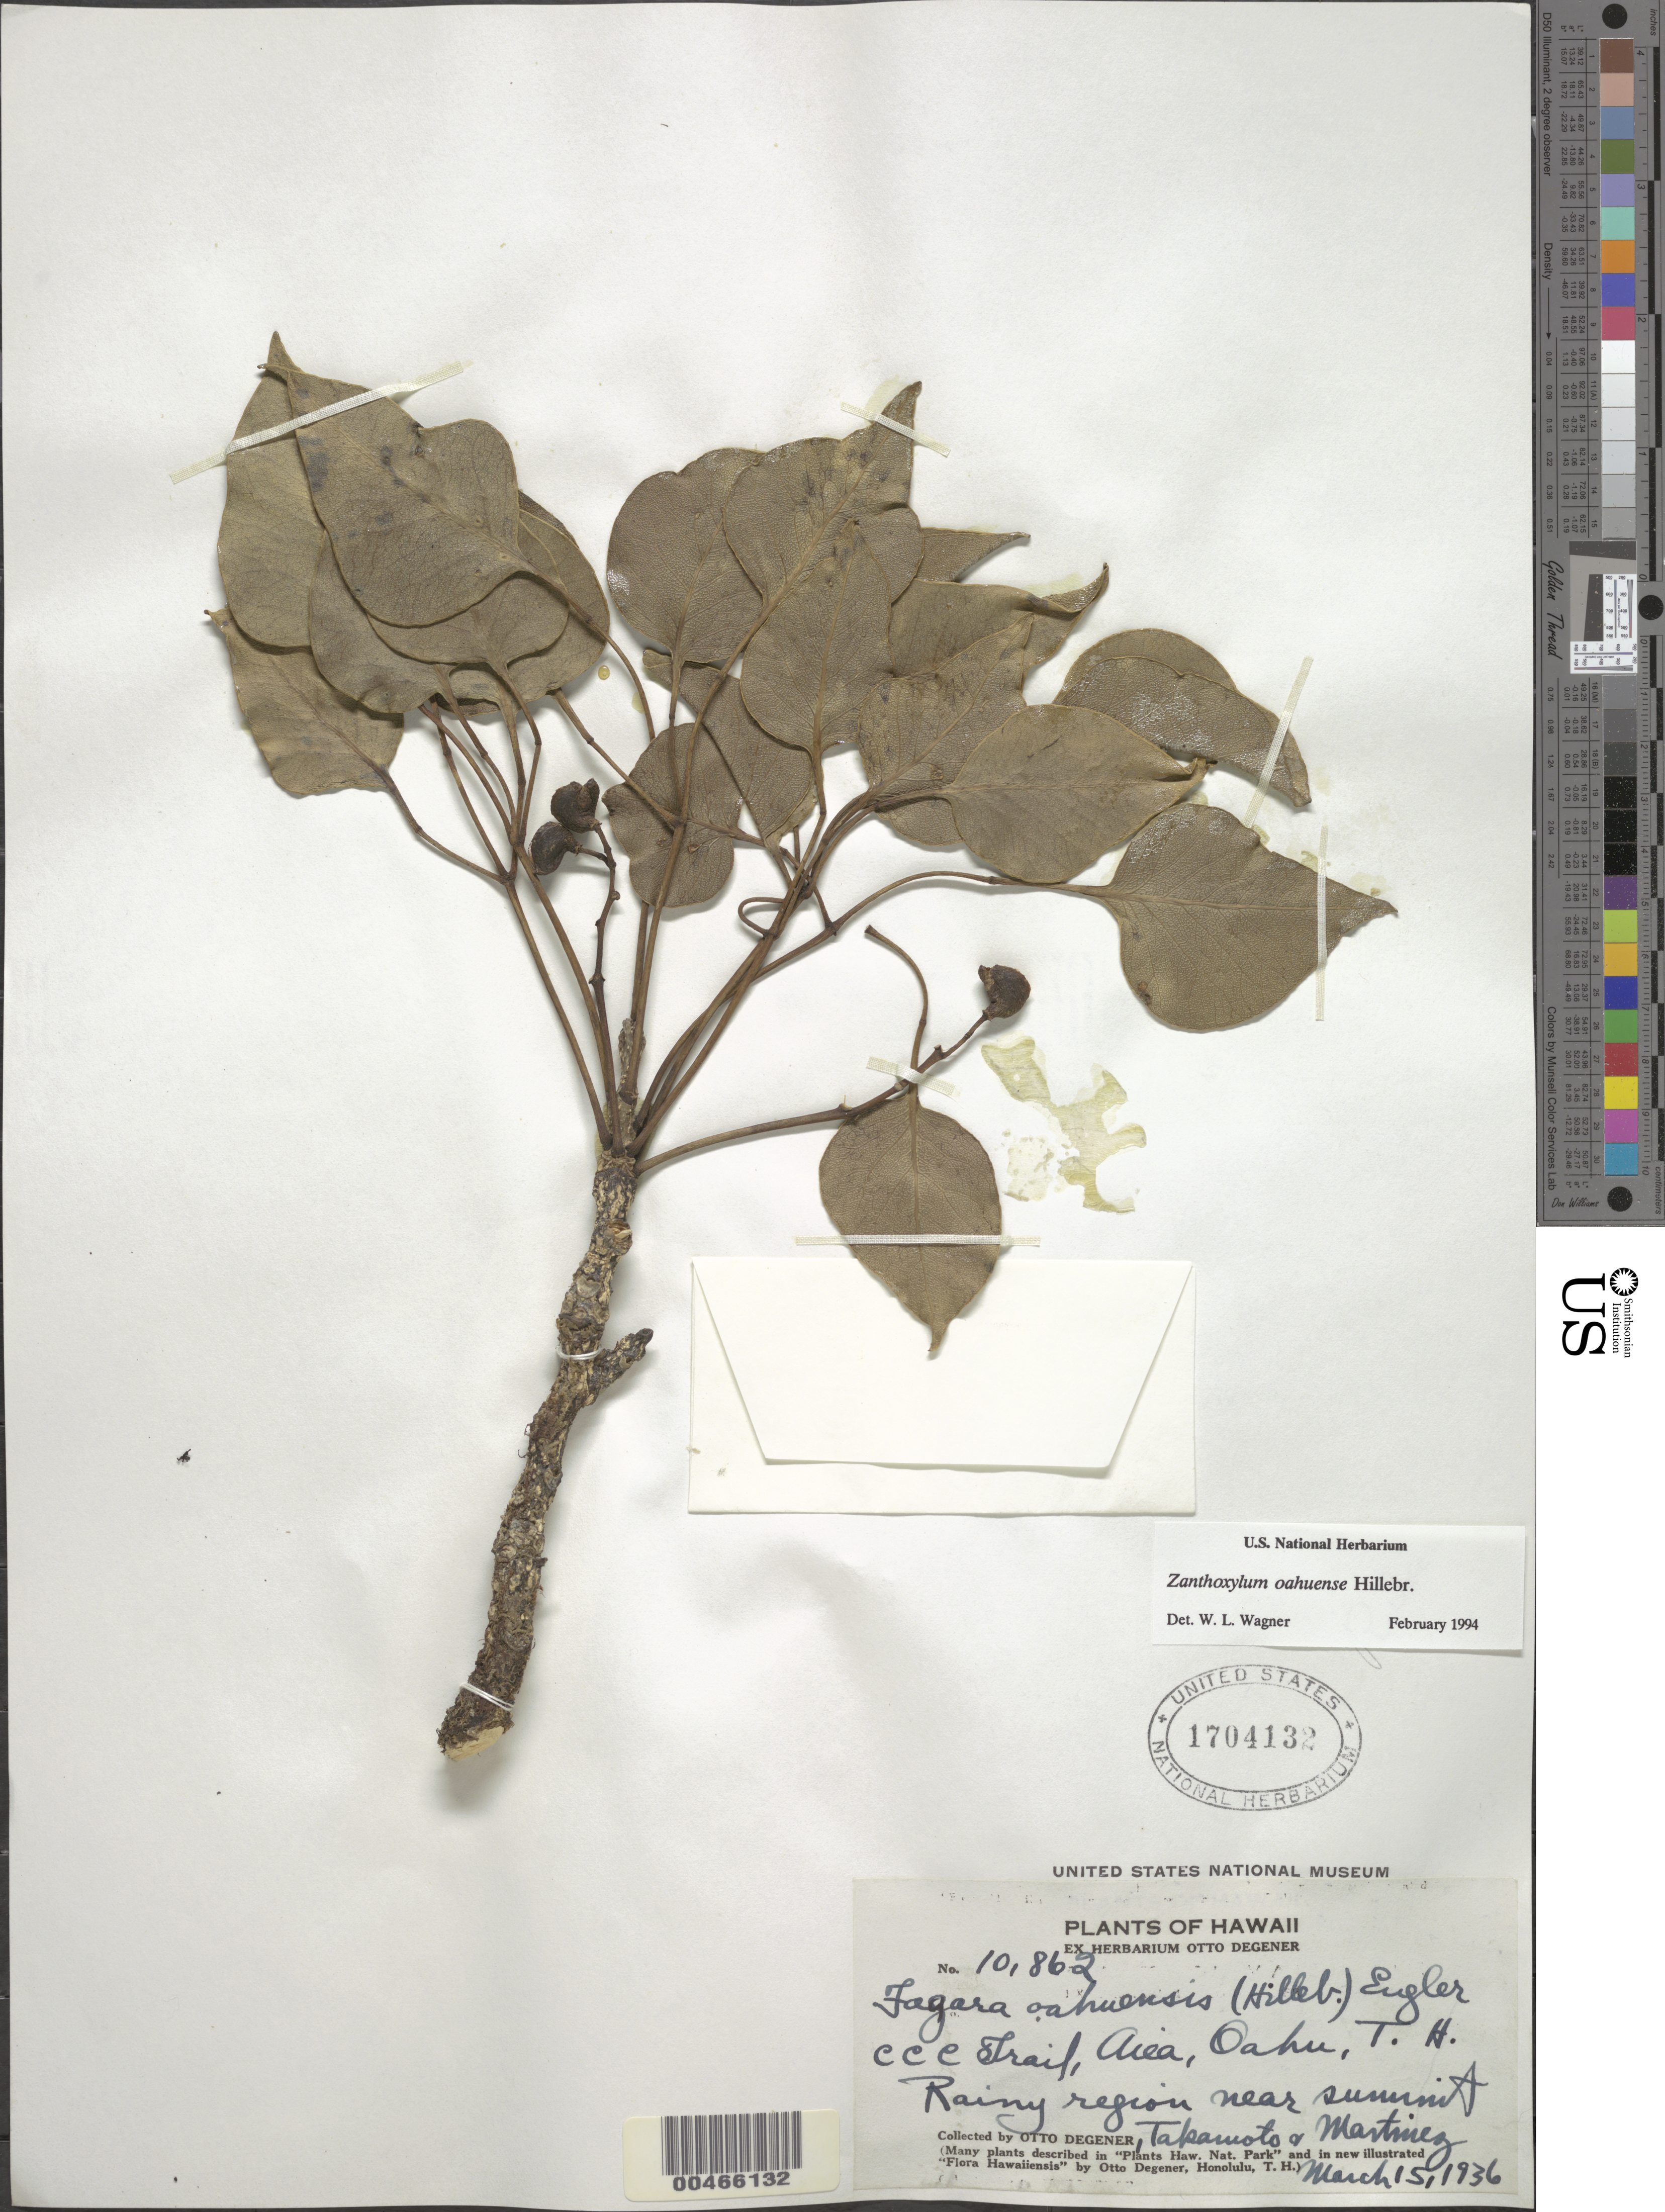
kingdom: Plantae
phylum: Tracheophyta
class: Magnoliopsida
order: Sapindales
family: Rutaceae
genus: Zanthoxylum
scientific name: Zanthoxylum oahuense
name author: Hillebr.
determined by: Wagner, W. L., (BOT), Smithsonian Institution - National Museum of Natural History (UNITED STATES)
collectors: O. Degener, -. Takamoto & -- Martinez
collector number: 10862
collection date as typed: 15 Mar 1936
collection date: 1936-03-15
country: United States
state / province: Hawaii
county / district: Honolulu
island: Oahu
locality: C.C.C. Trail, Aiea, near summit.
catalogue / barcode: US 1704132